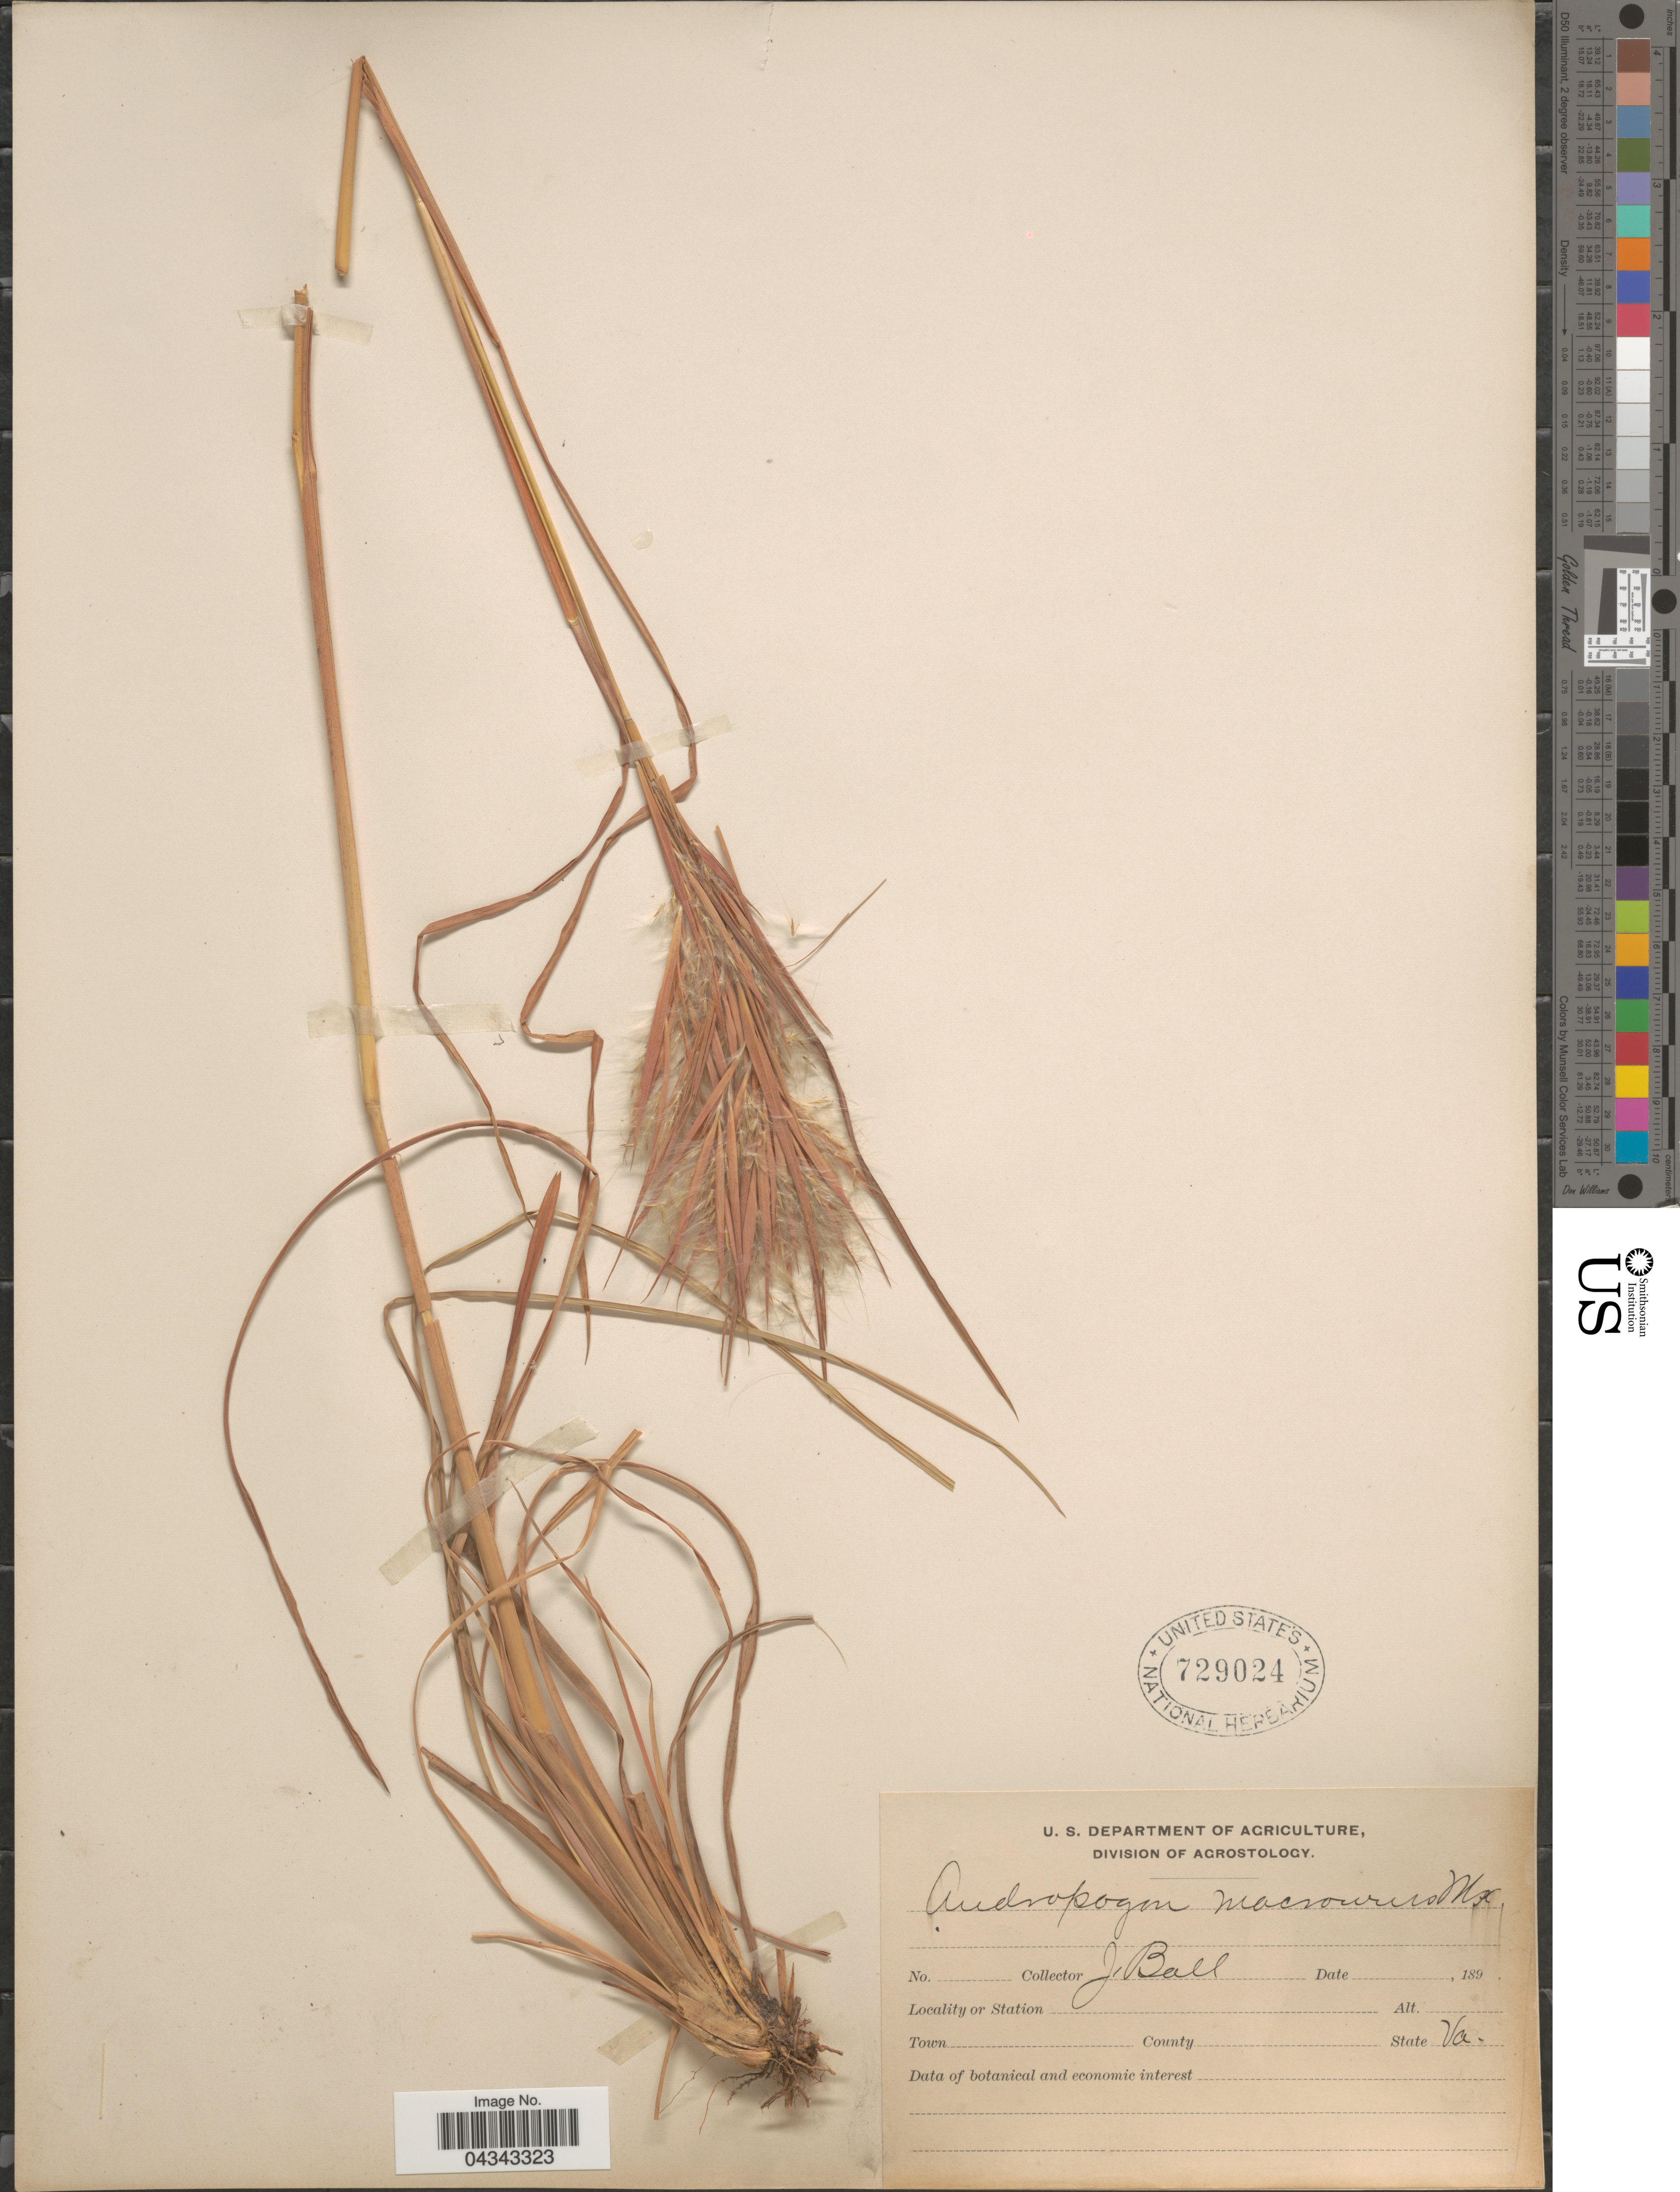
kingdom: Plantae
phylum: Tracheophyta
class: Liliopsida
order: Poales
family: Poaceae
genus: Andropogon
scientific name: Andropogon glomeratus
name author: (Walter) Britton, Stearns & Poggenb.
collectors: J. Ball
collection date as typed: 189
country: United States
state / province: Virginia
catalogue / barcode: US 729024